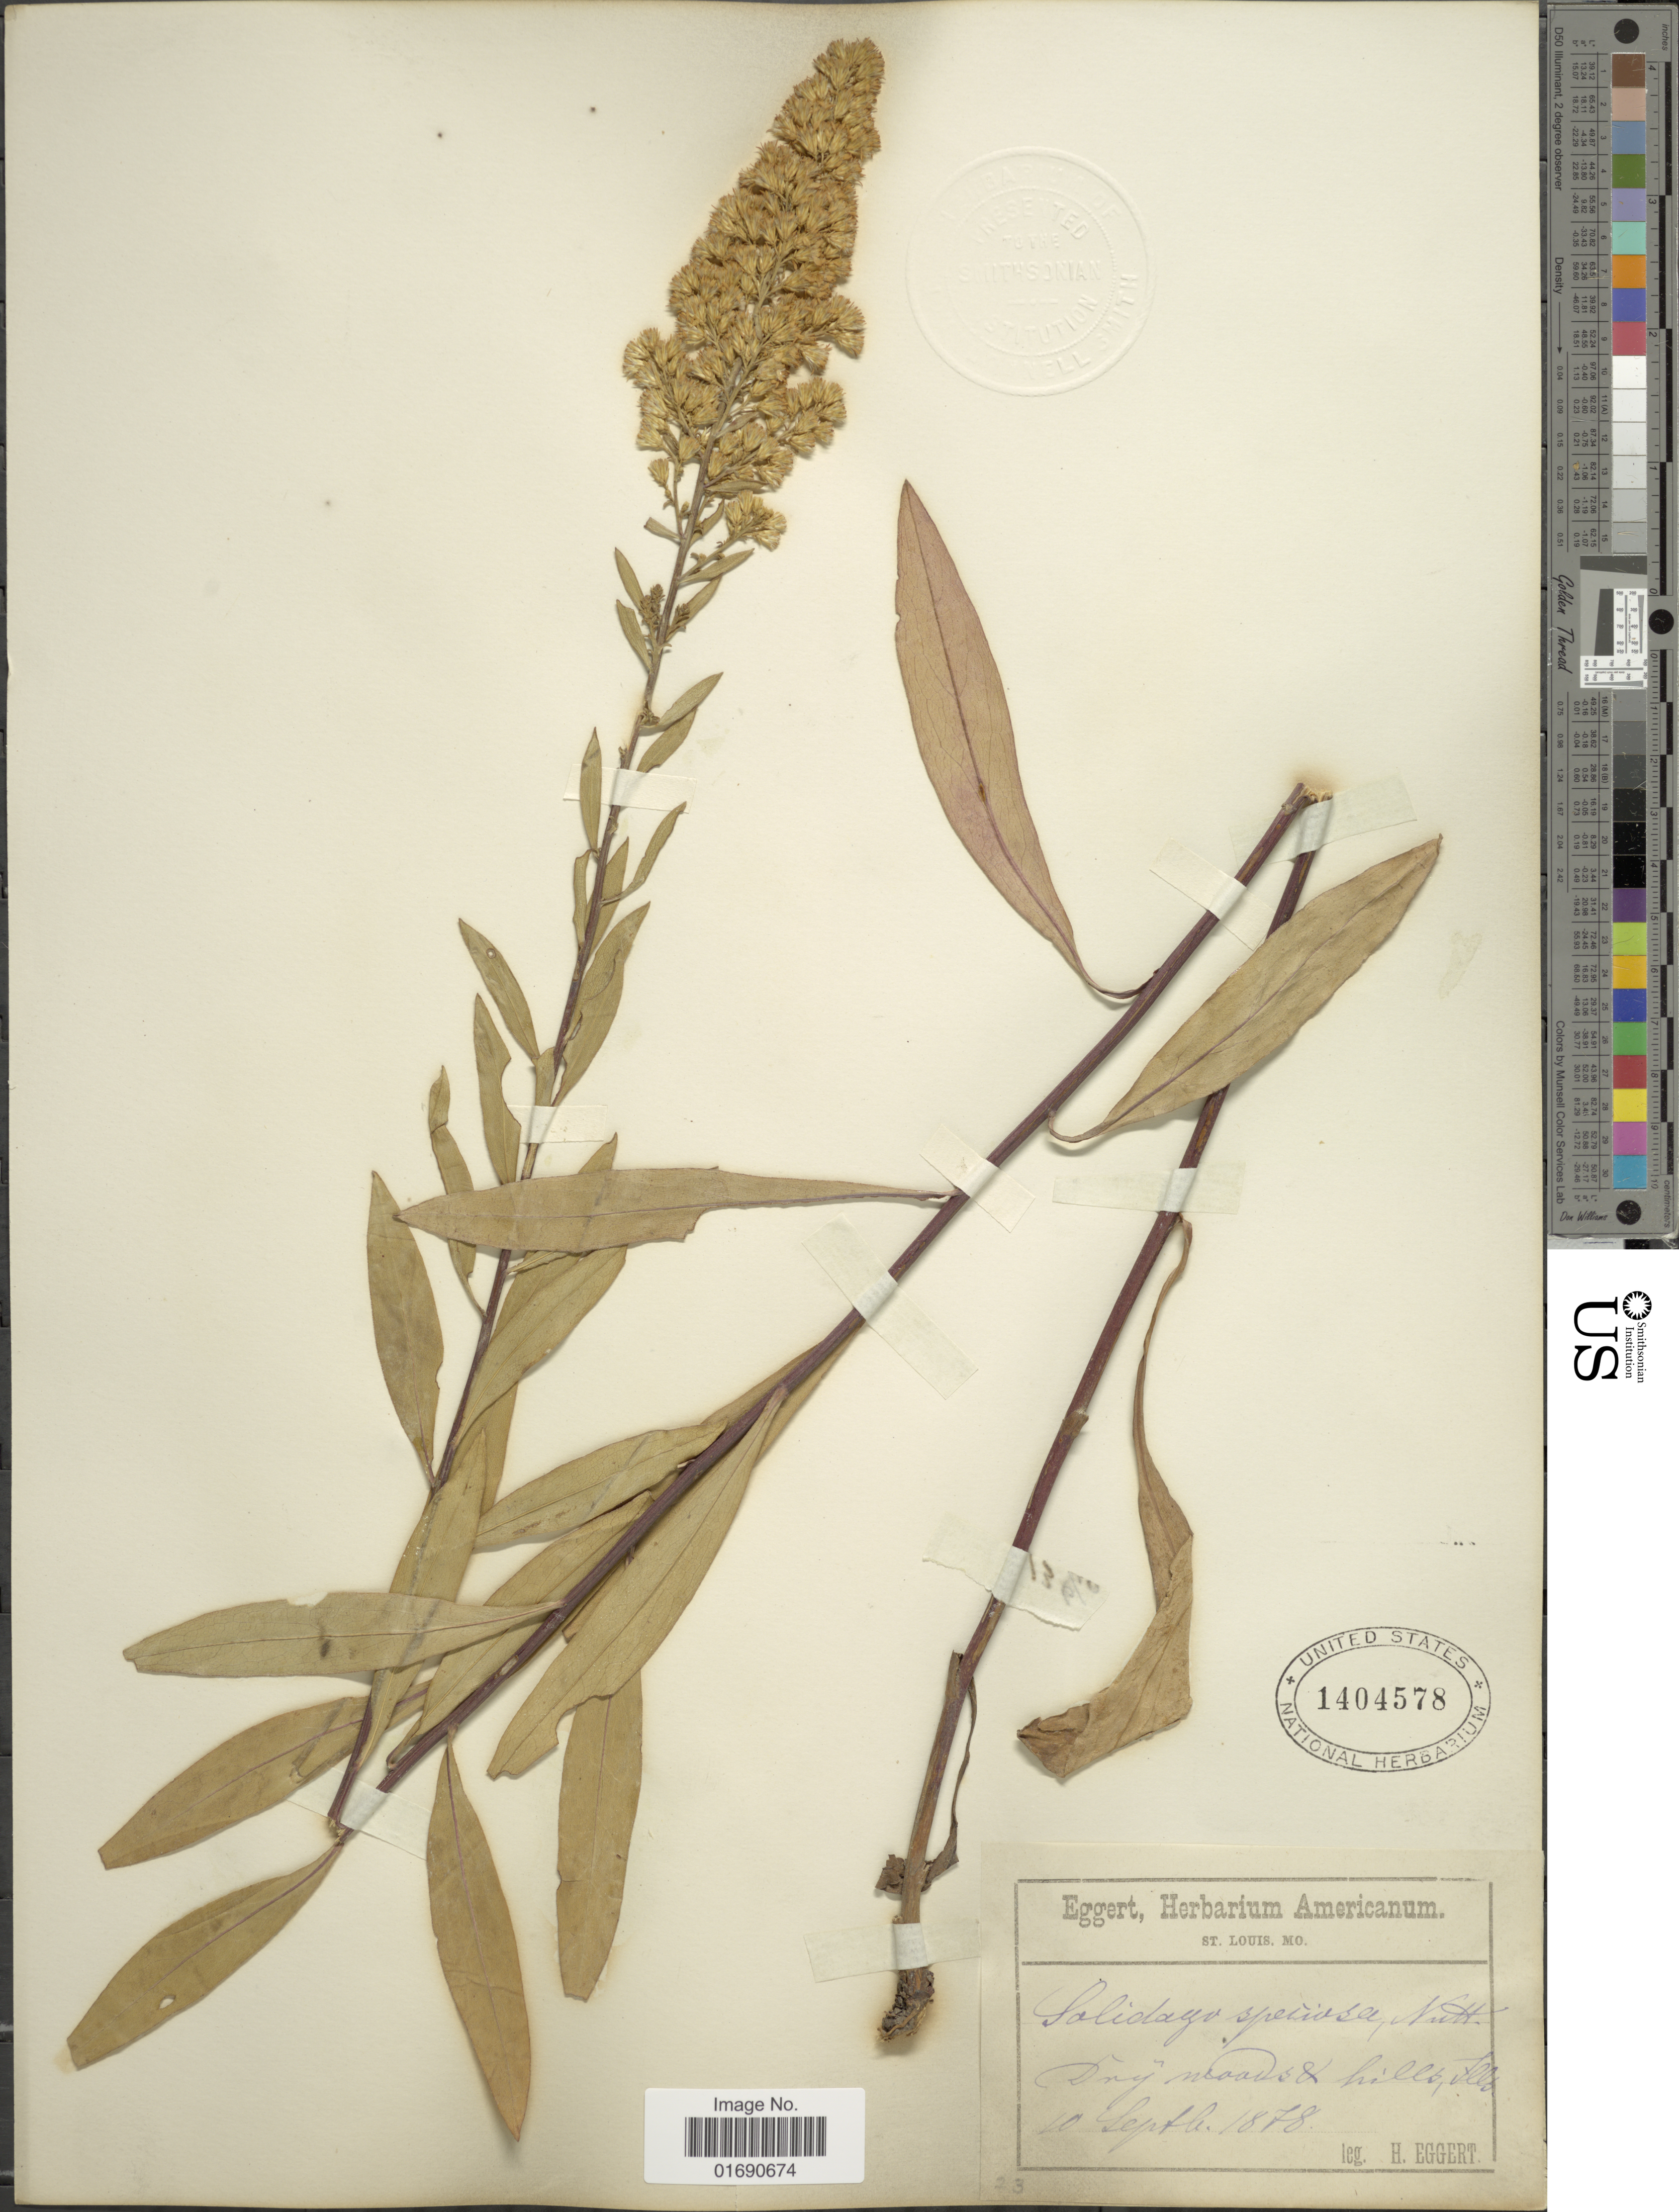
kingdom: Plantae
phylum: Tracheophyta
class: Magnoliopsida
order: Asterales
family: Asteraceae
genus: Solidago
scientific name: Solidago speciosa var. angustata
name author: Torr. & A. Gray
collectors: H. Eggert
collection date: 1878-09-10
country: United States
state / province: Illinois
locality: Dry meadows & hills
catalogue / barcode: US 1404578